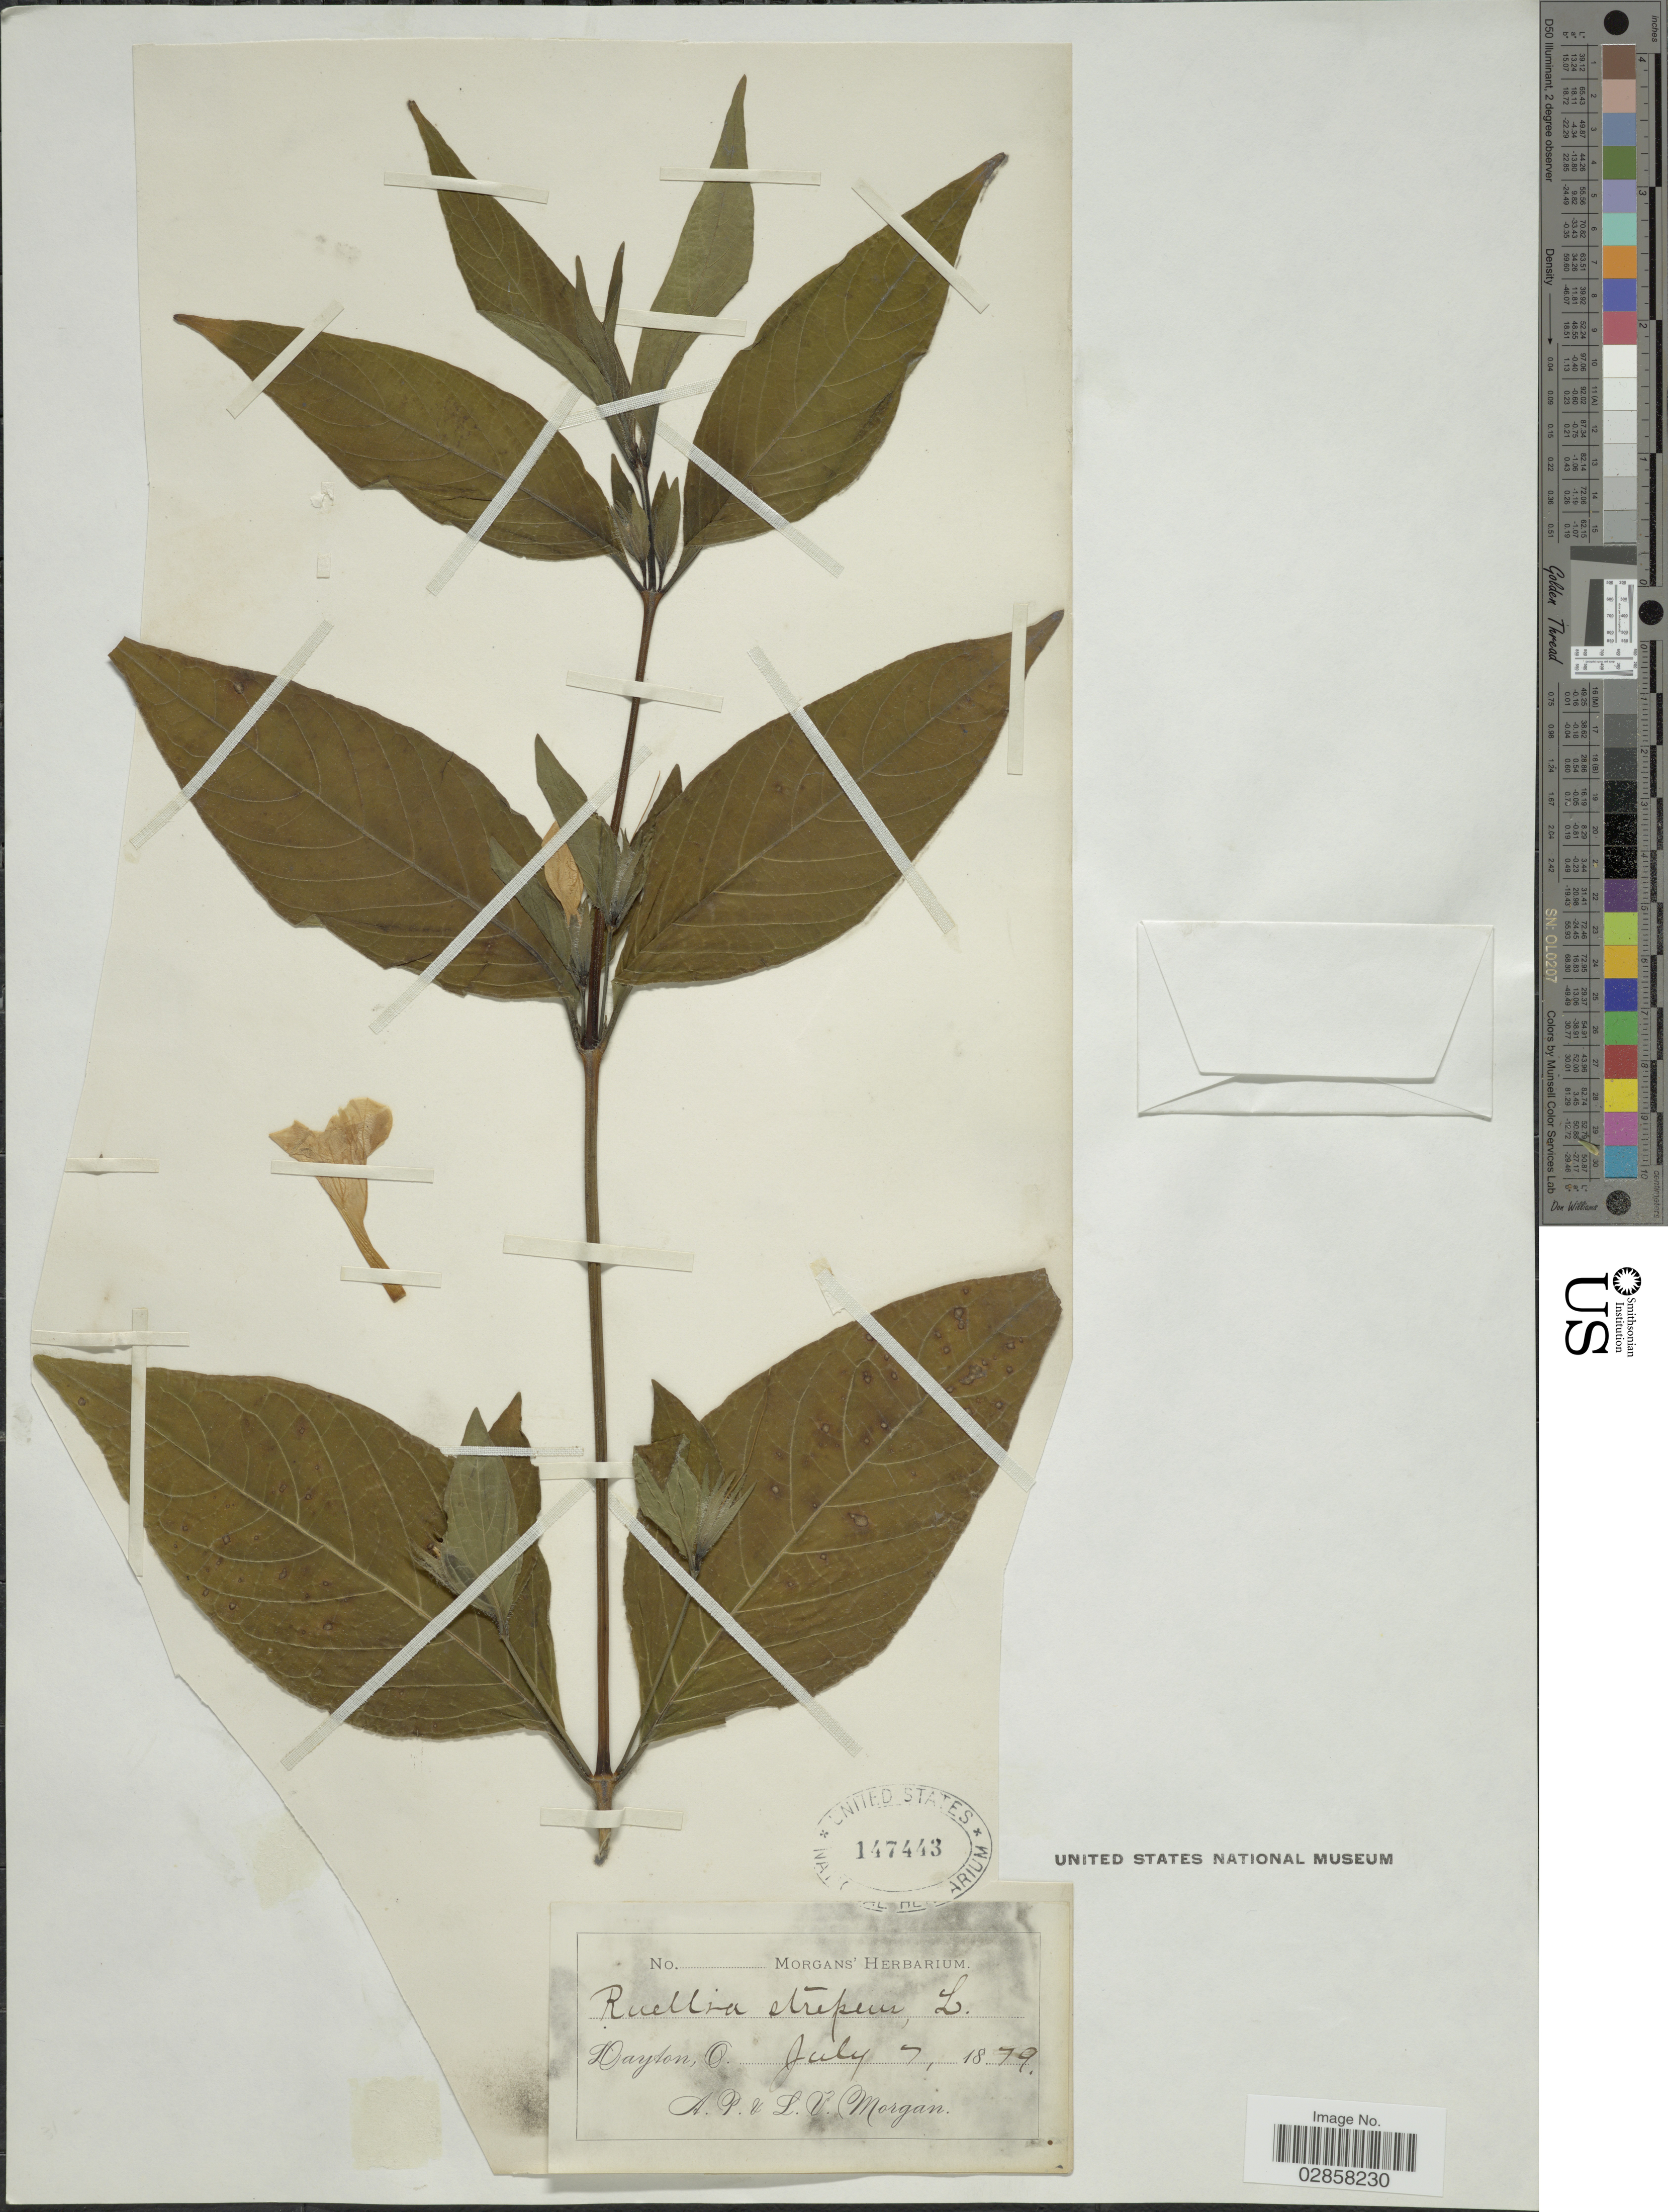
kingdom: Plantae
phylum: Tracheophyta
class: Magnoliopsida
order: Lamiales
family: Acanthaceae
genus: Ruellia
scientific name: Ruellia strepens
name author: L.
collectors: A. Morgan & L. Morgan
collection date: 1879-07-07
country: United States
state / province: Ohio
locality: Dayton.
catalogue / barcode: US 147443